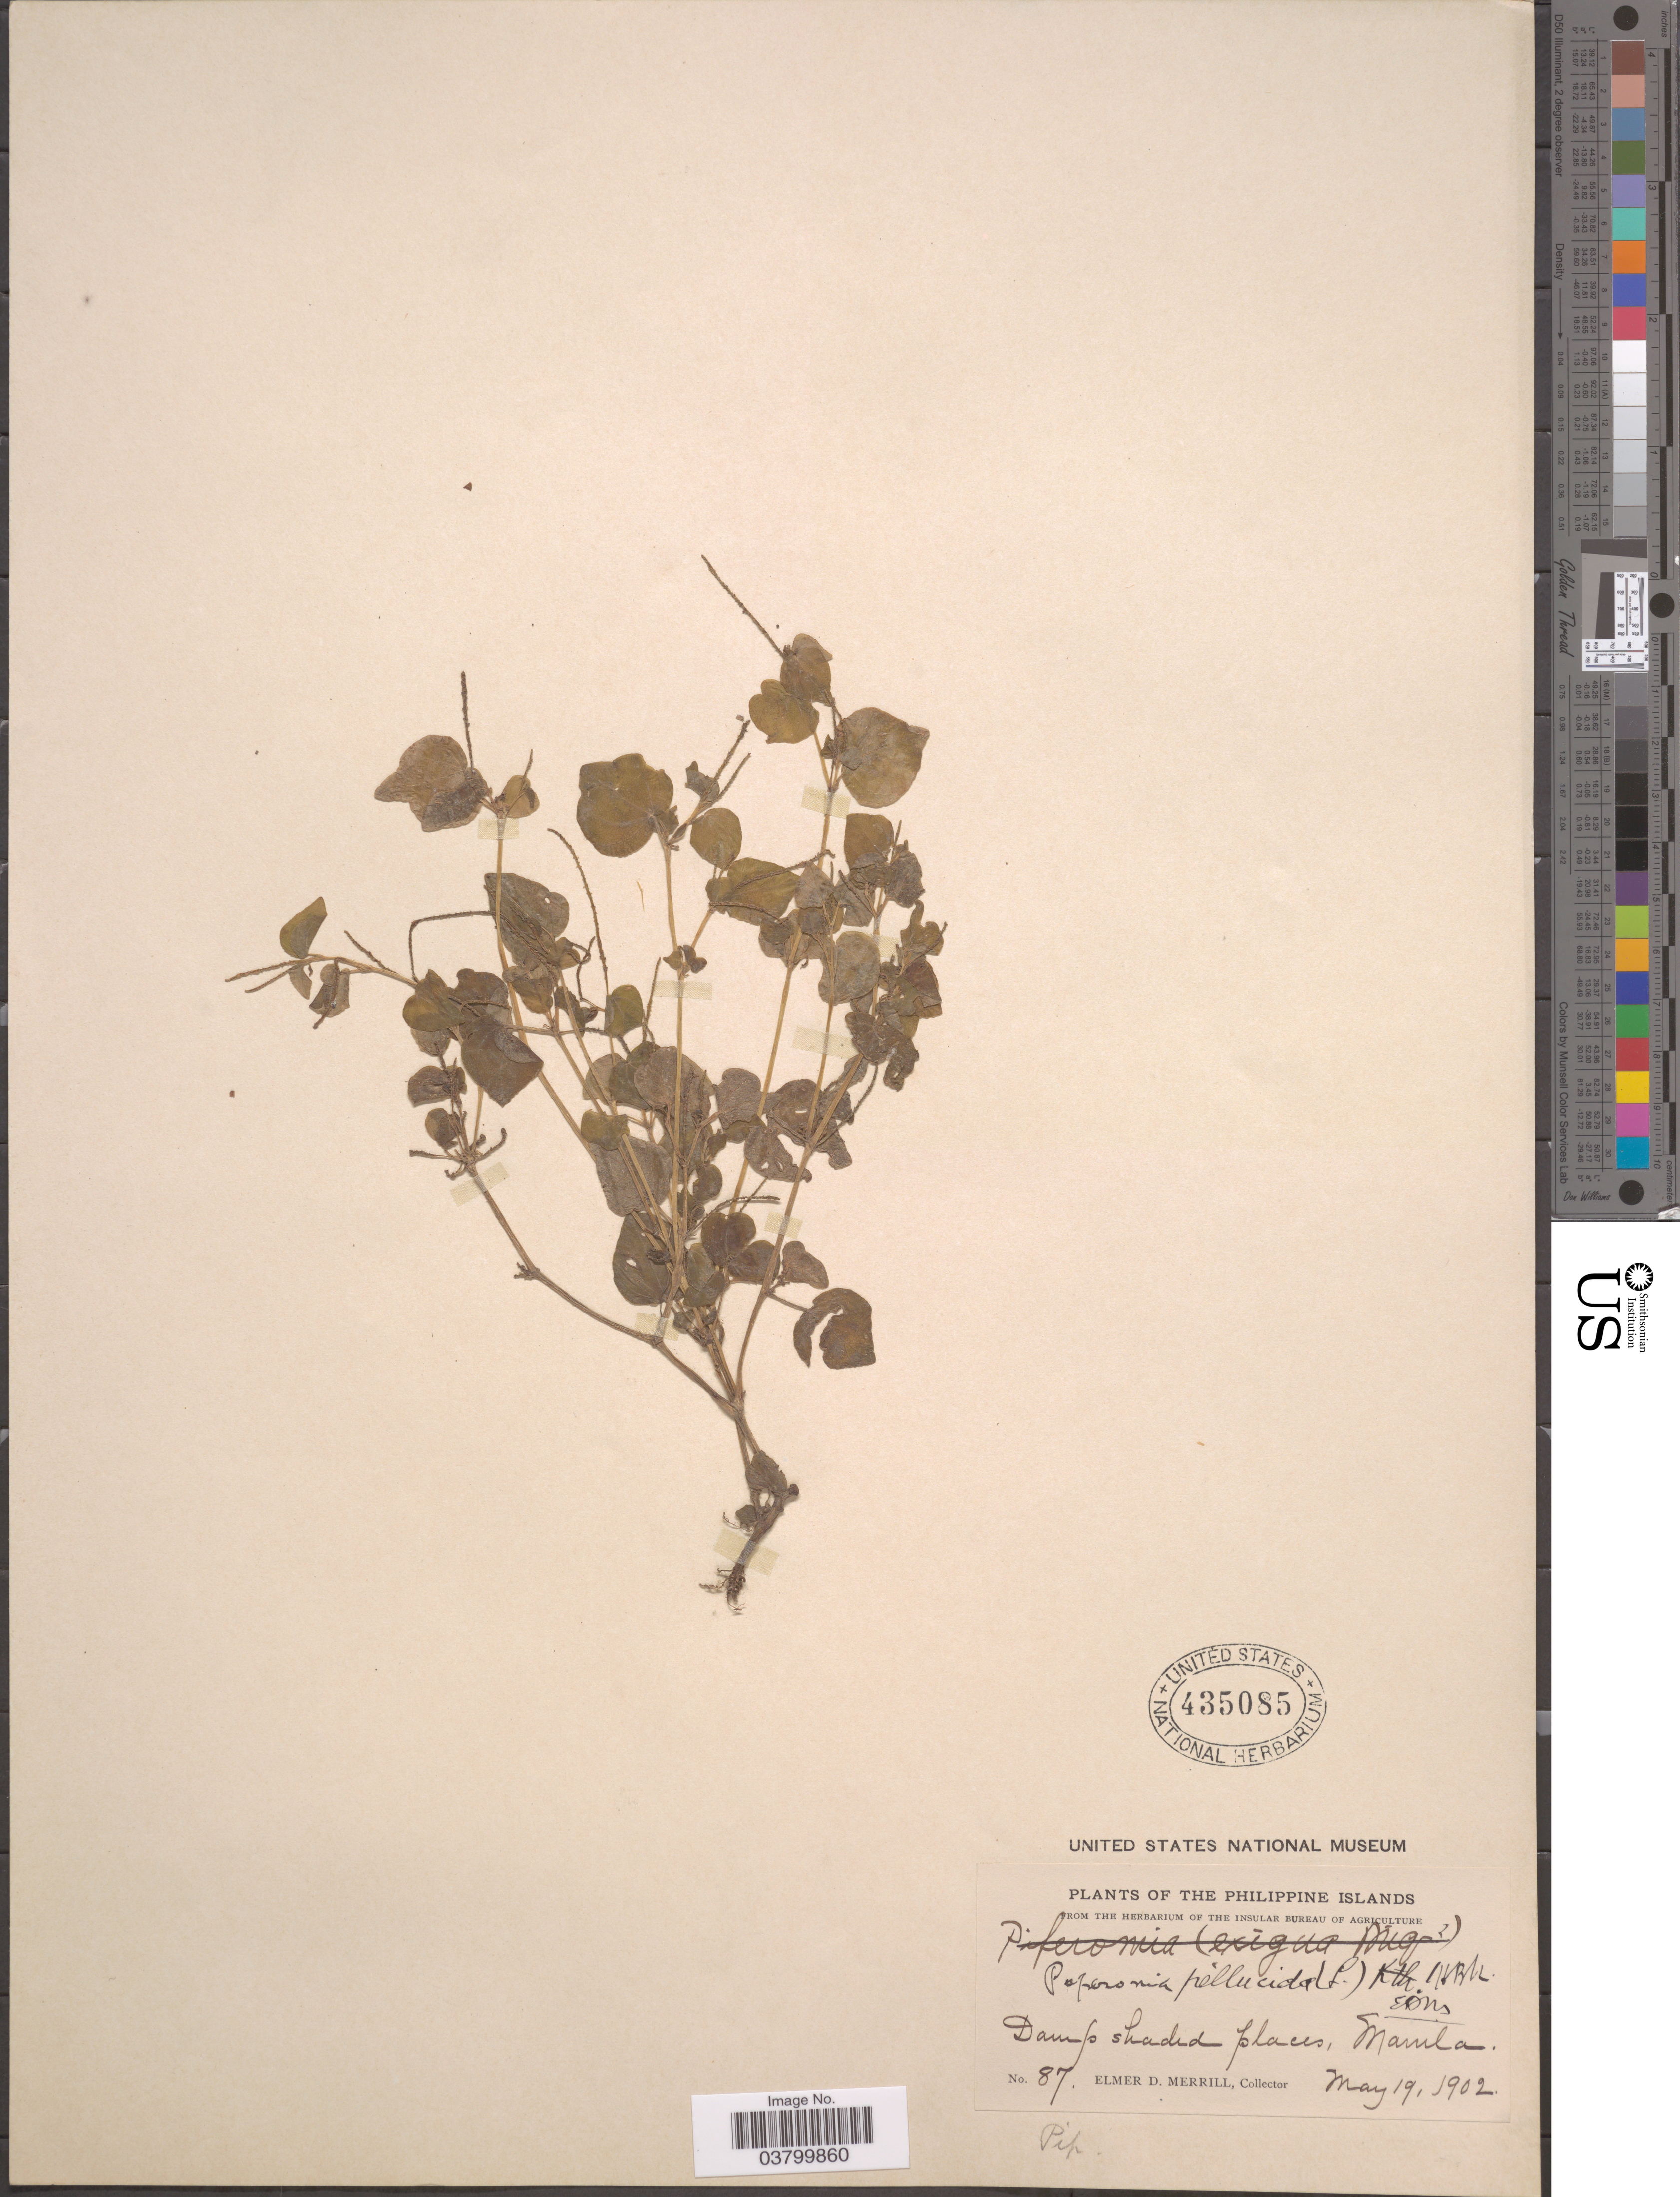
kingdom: Plantae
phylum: Tracheophyta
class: Magnoliopsida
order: Piperales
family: Piperaceae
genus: Peperomia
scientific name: Peperomia pellucida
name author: (L.) Kunth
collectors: E. D. Merrill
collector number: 87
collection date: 1902-05-19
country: Philippines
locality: Manila.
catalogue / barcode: US 435085